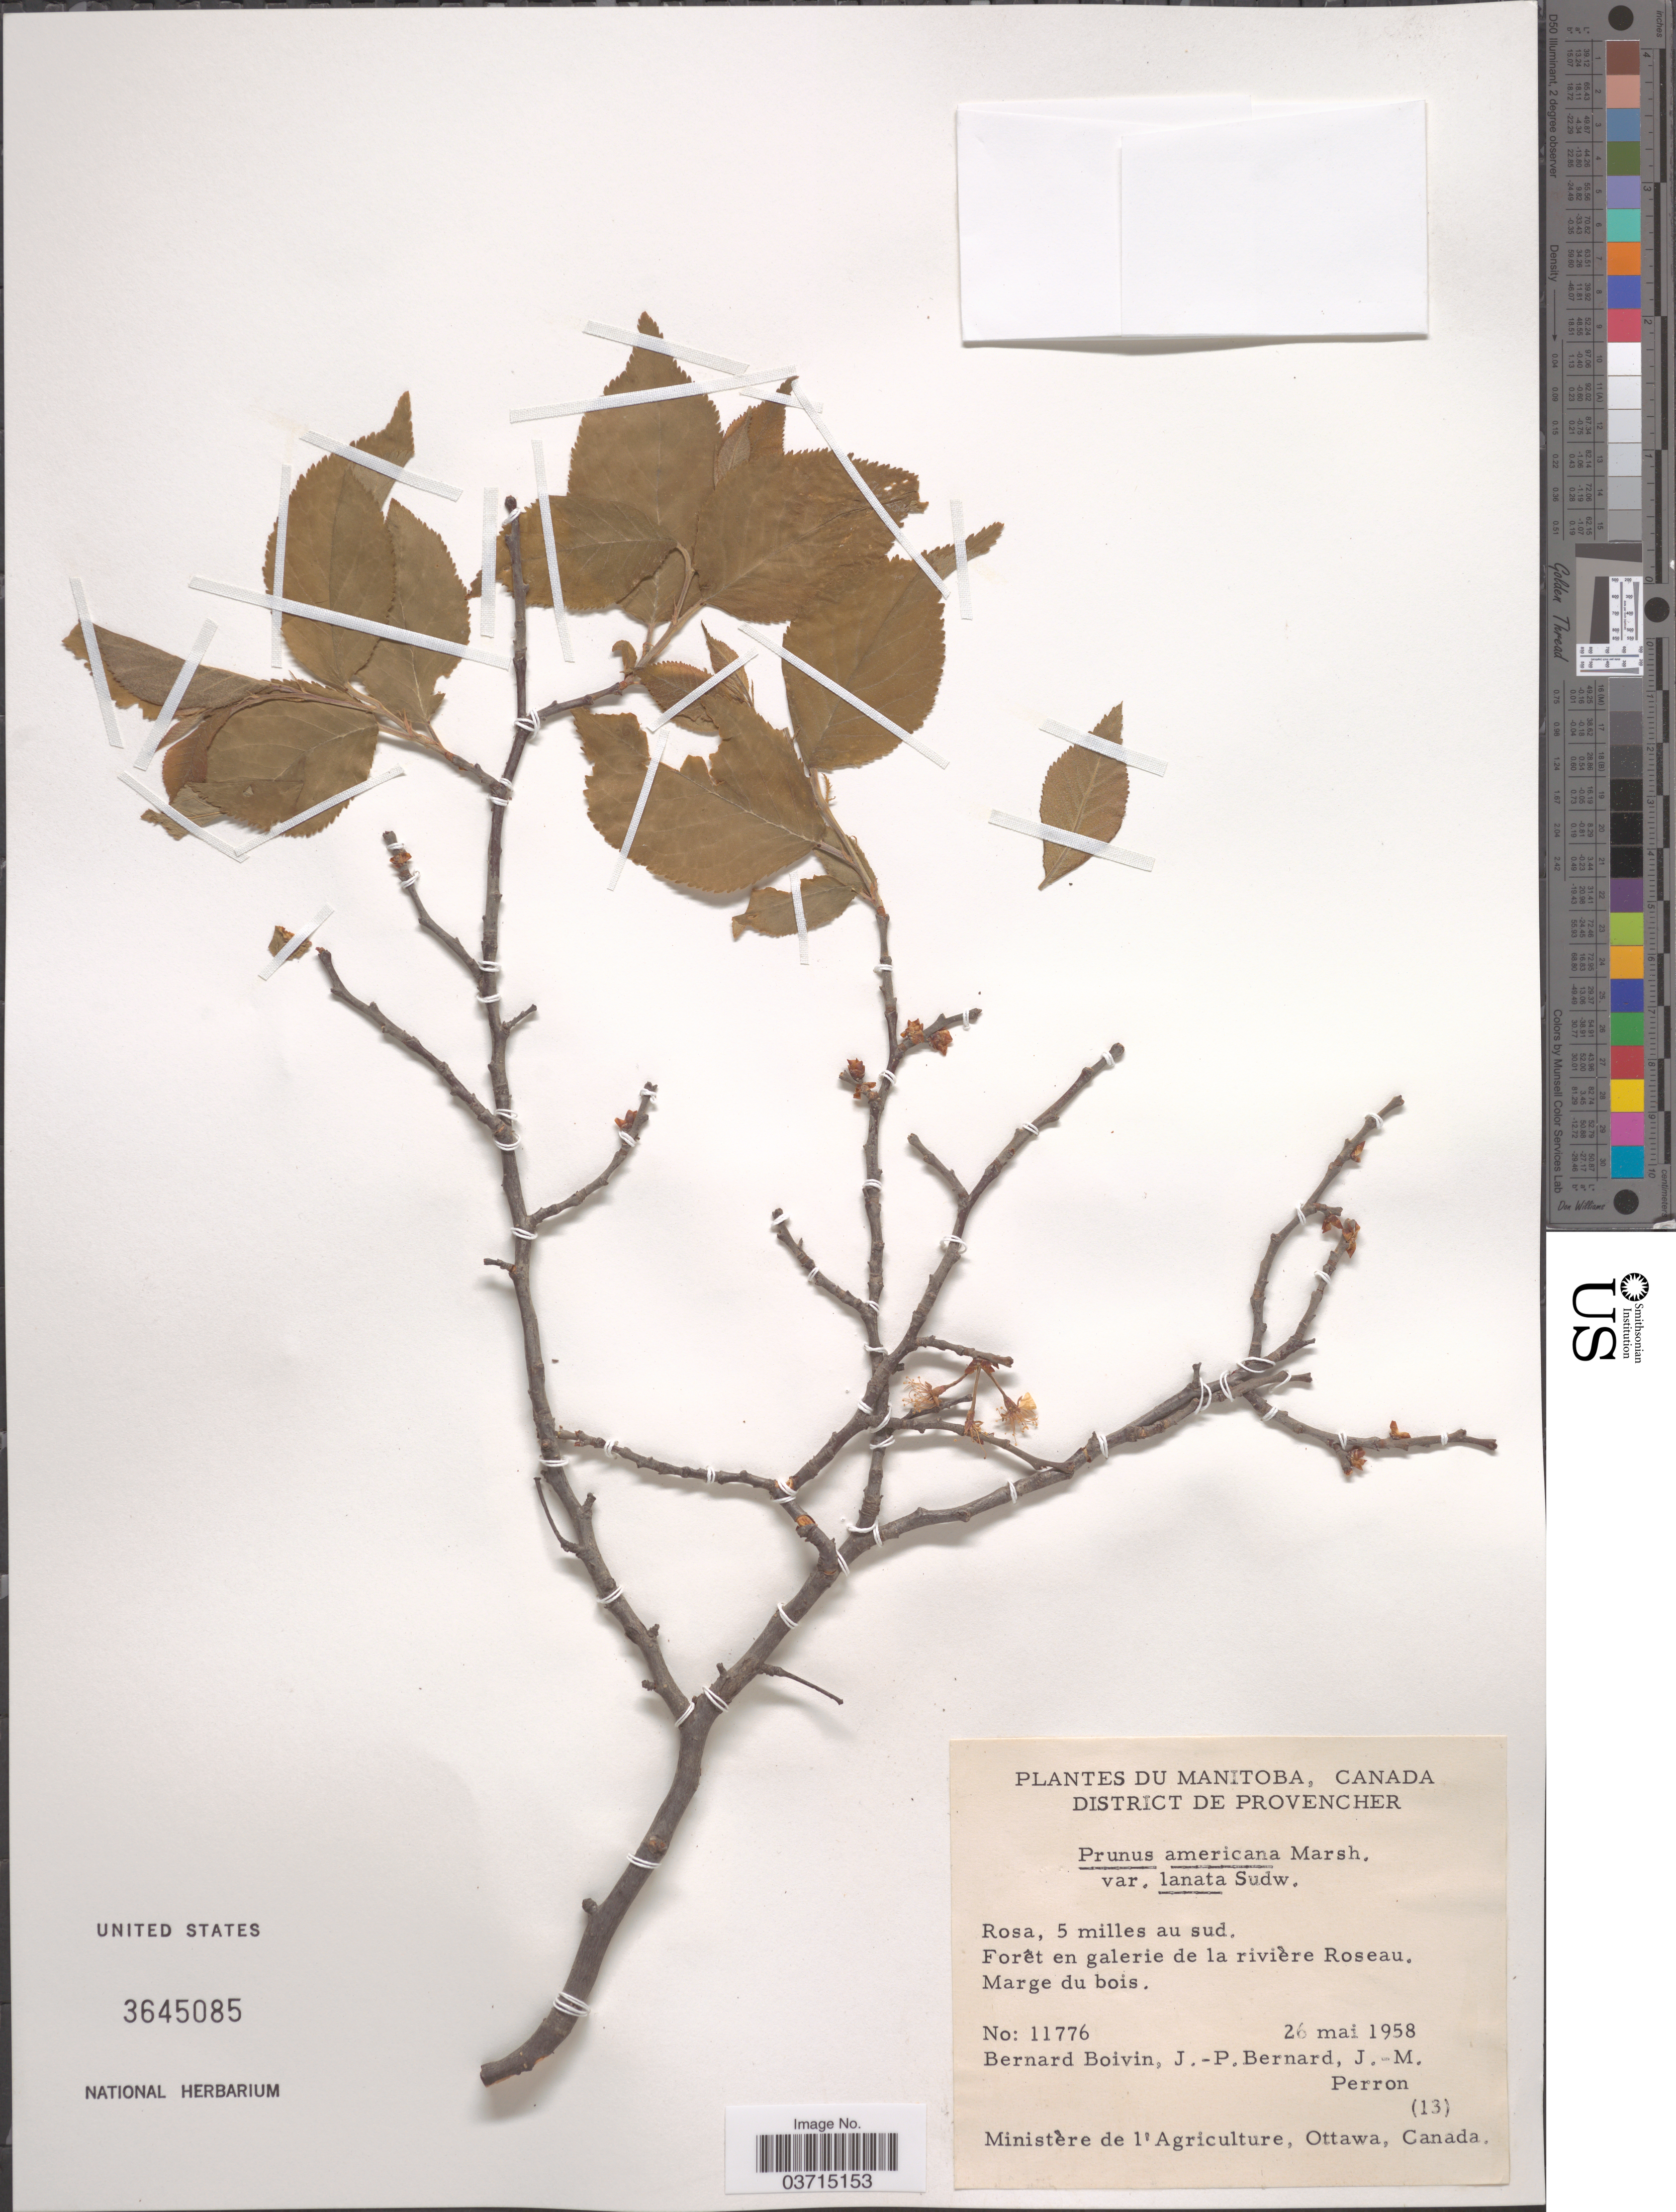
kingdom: Plantae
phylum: Tracheophyta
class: Magnoliopsida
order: Rosales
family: Rosaceae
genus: Prunus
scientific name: Prunus americana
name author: Marshall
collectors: J. R. B. Boivin, J.-P. Bernard & J. Perron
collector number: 11776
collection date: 1958-05-26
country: Canada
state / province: Manitoba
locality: District de Provencher. Forêt en galerie de la rivière Roseau.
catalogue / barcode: US 3645085